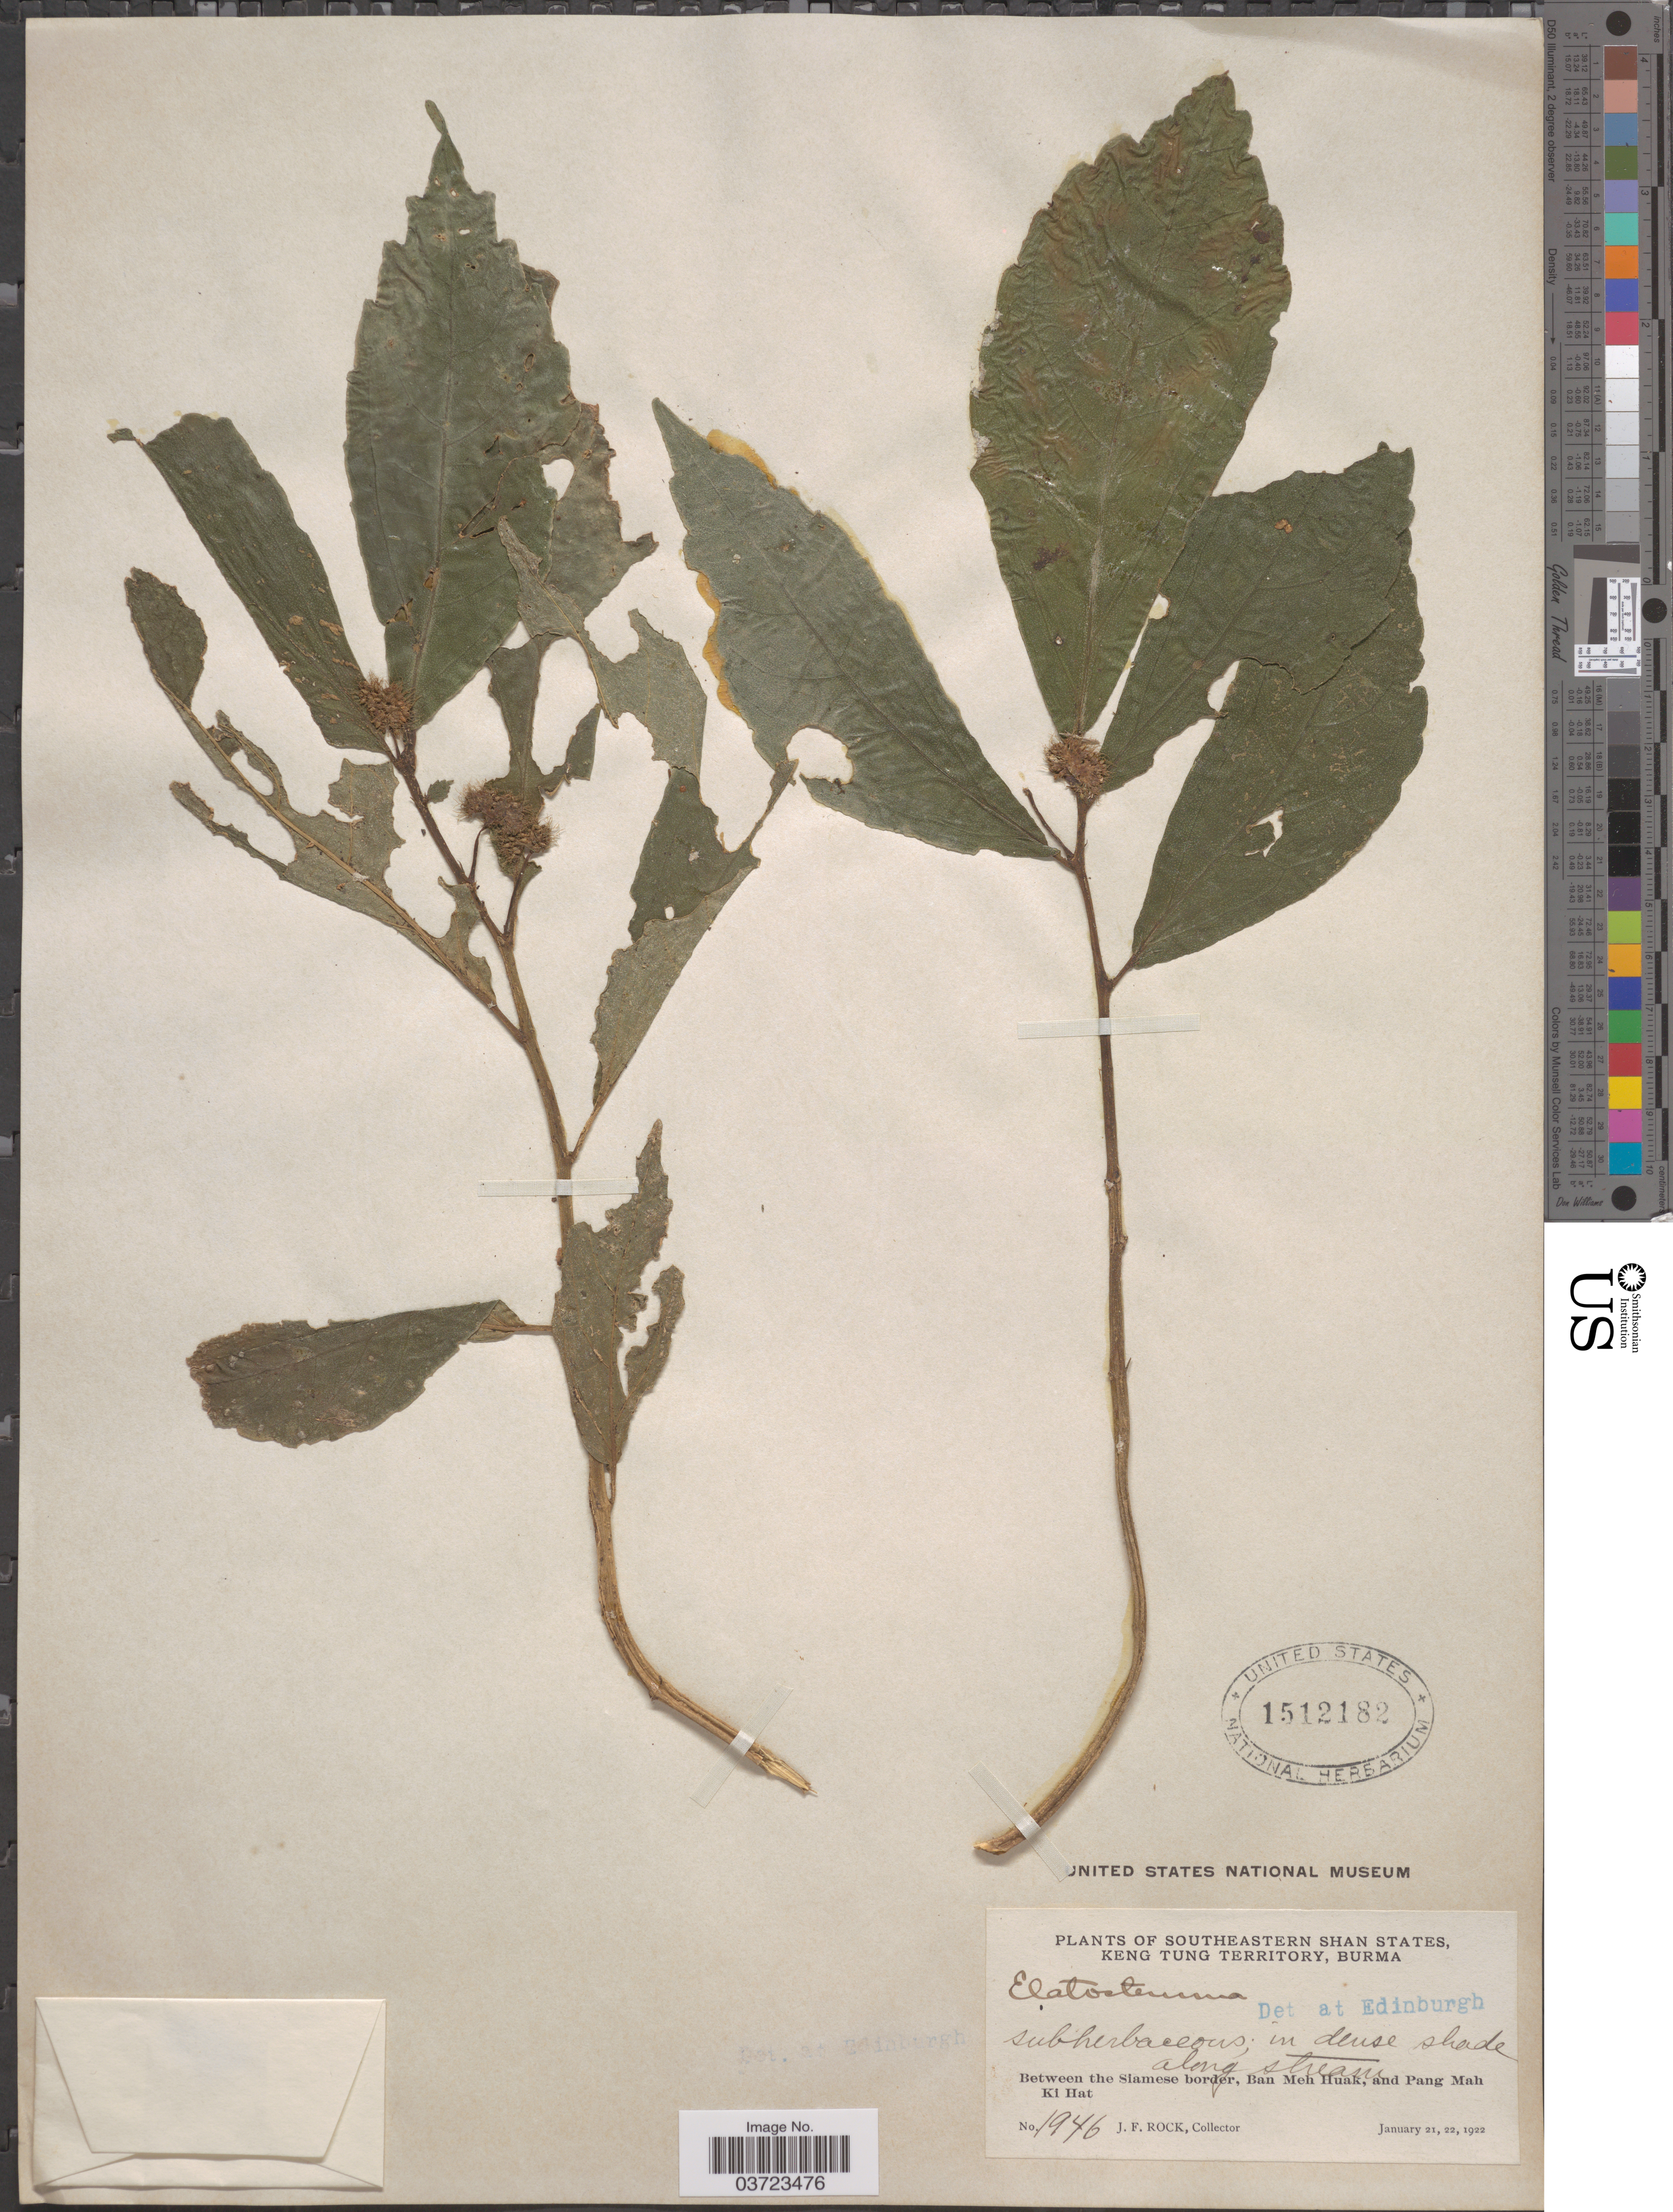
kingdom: Plantae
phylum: Tracheophyta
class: Magnoliopsida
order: Rosales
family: Urticaceae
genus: Elatostema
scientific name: Elatostema sp.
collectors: J. Rock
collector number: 1946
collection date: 1922-01-21/1922-01-22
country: Myanmar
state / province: Shan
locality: Southeastern Shan States, Keng Tung Territory, Burma. Between the Siamese border, Ban Meh Huak, and Pang Mah Ki Hat.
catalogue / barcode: US 1512182